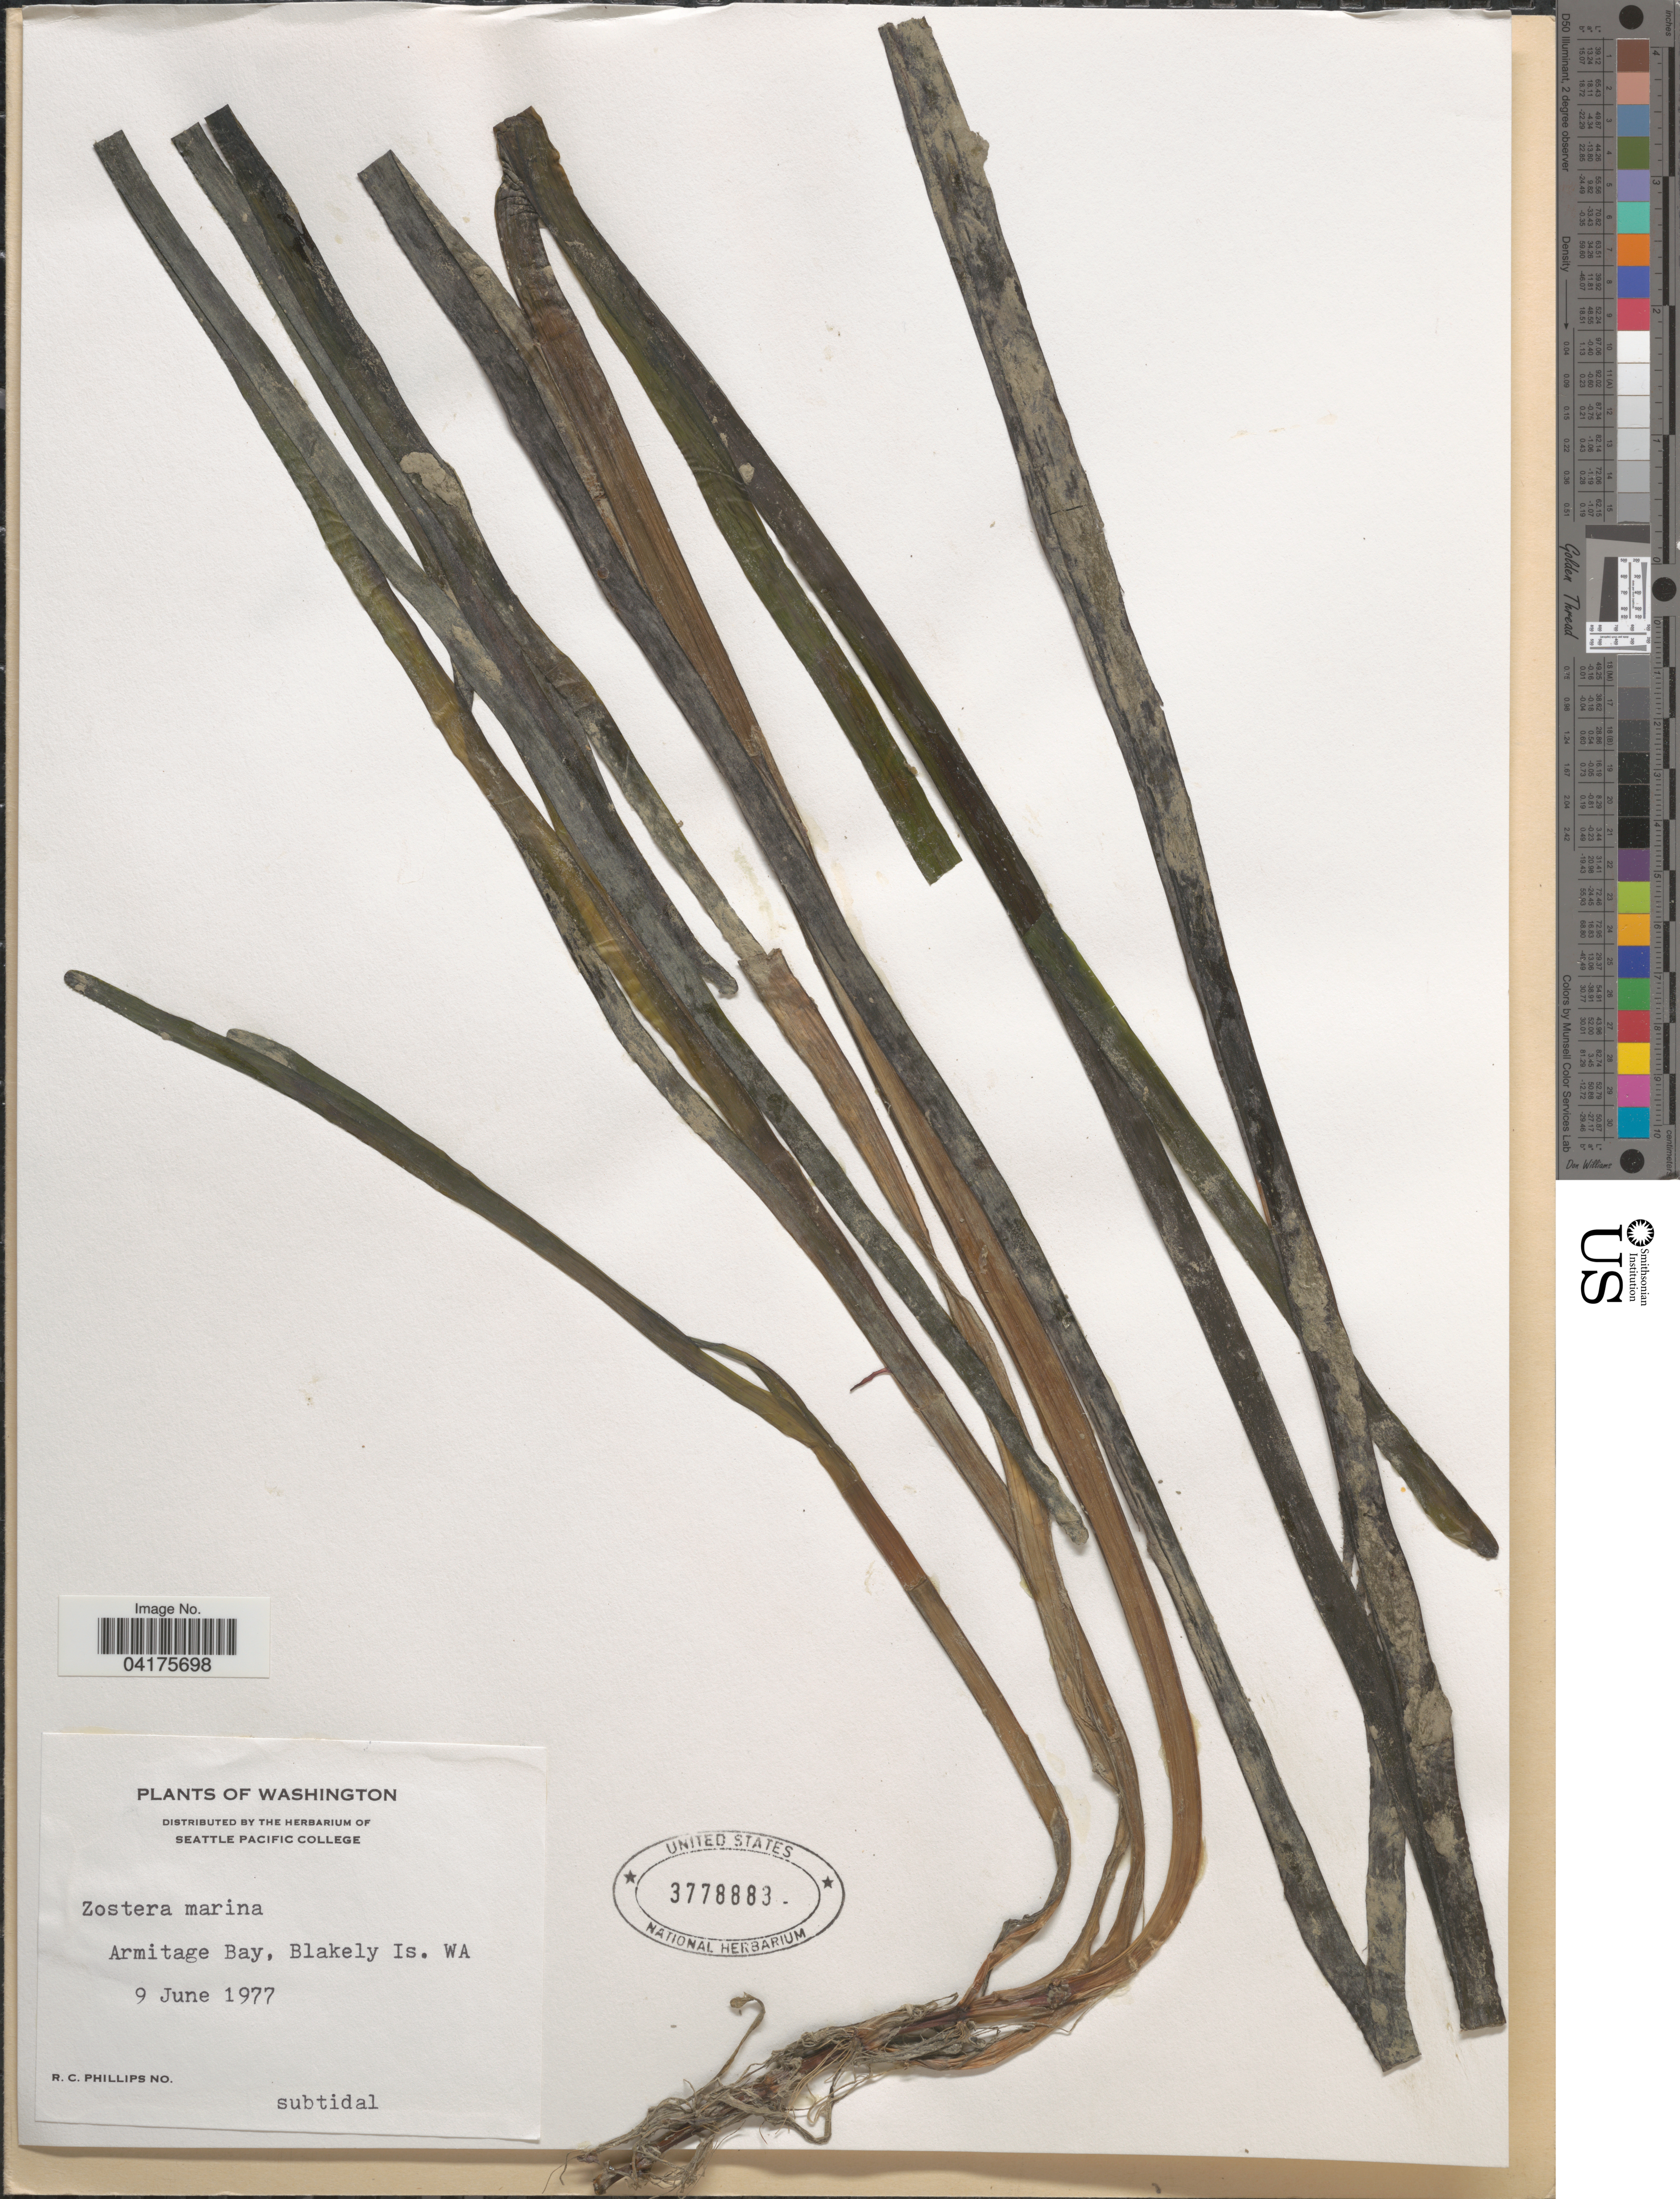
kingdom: Plantae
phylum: Tracheophyta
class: Liliopsida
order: Alismatales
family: Zosteraceae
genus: Zostera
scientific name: Zostera marina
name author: L.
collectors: R. C. Phillips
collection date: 1977-06-09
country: United States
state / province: Washington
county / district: San Juan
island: Blakely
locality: Armitage Bay, Blakely Is.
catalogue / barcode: US 3778883